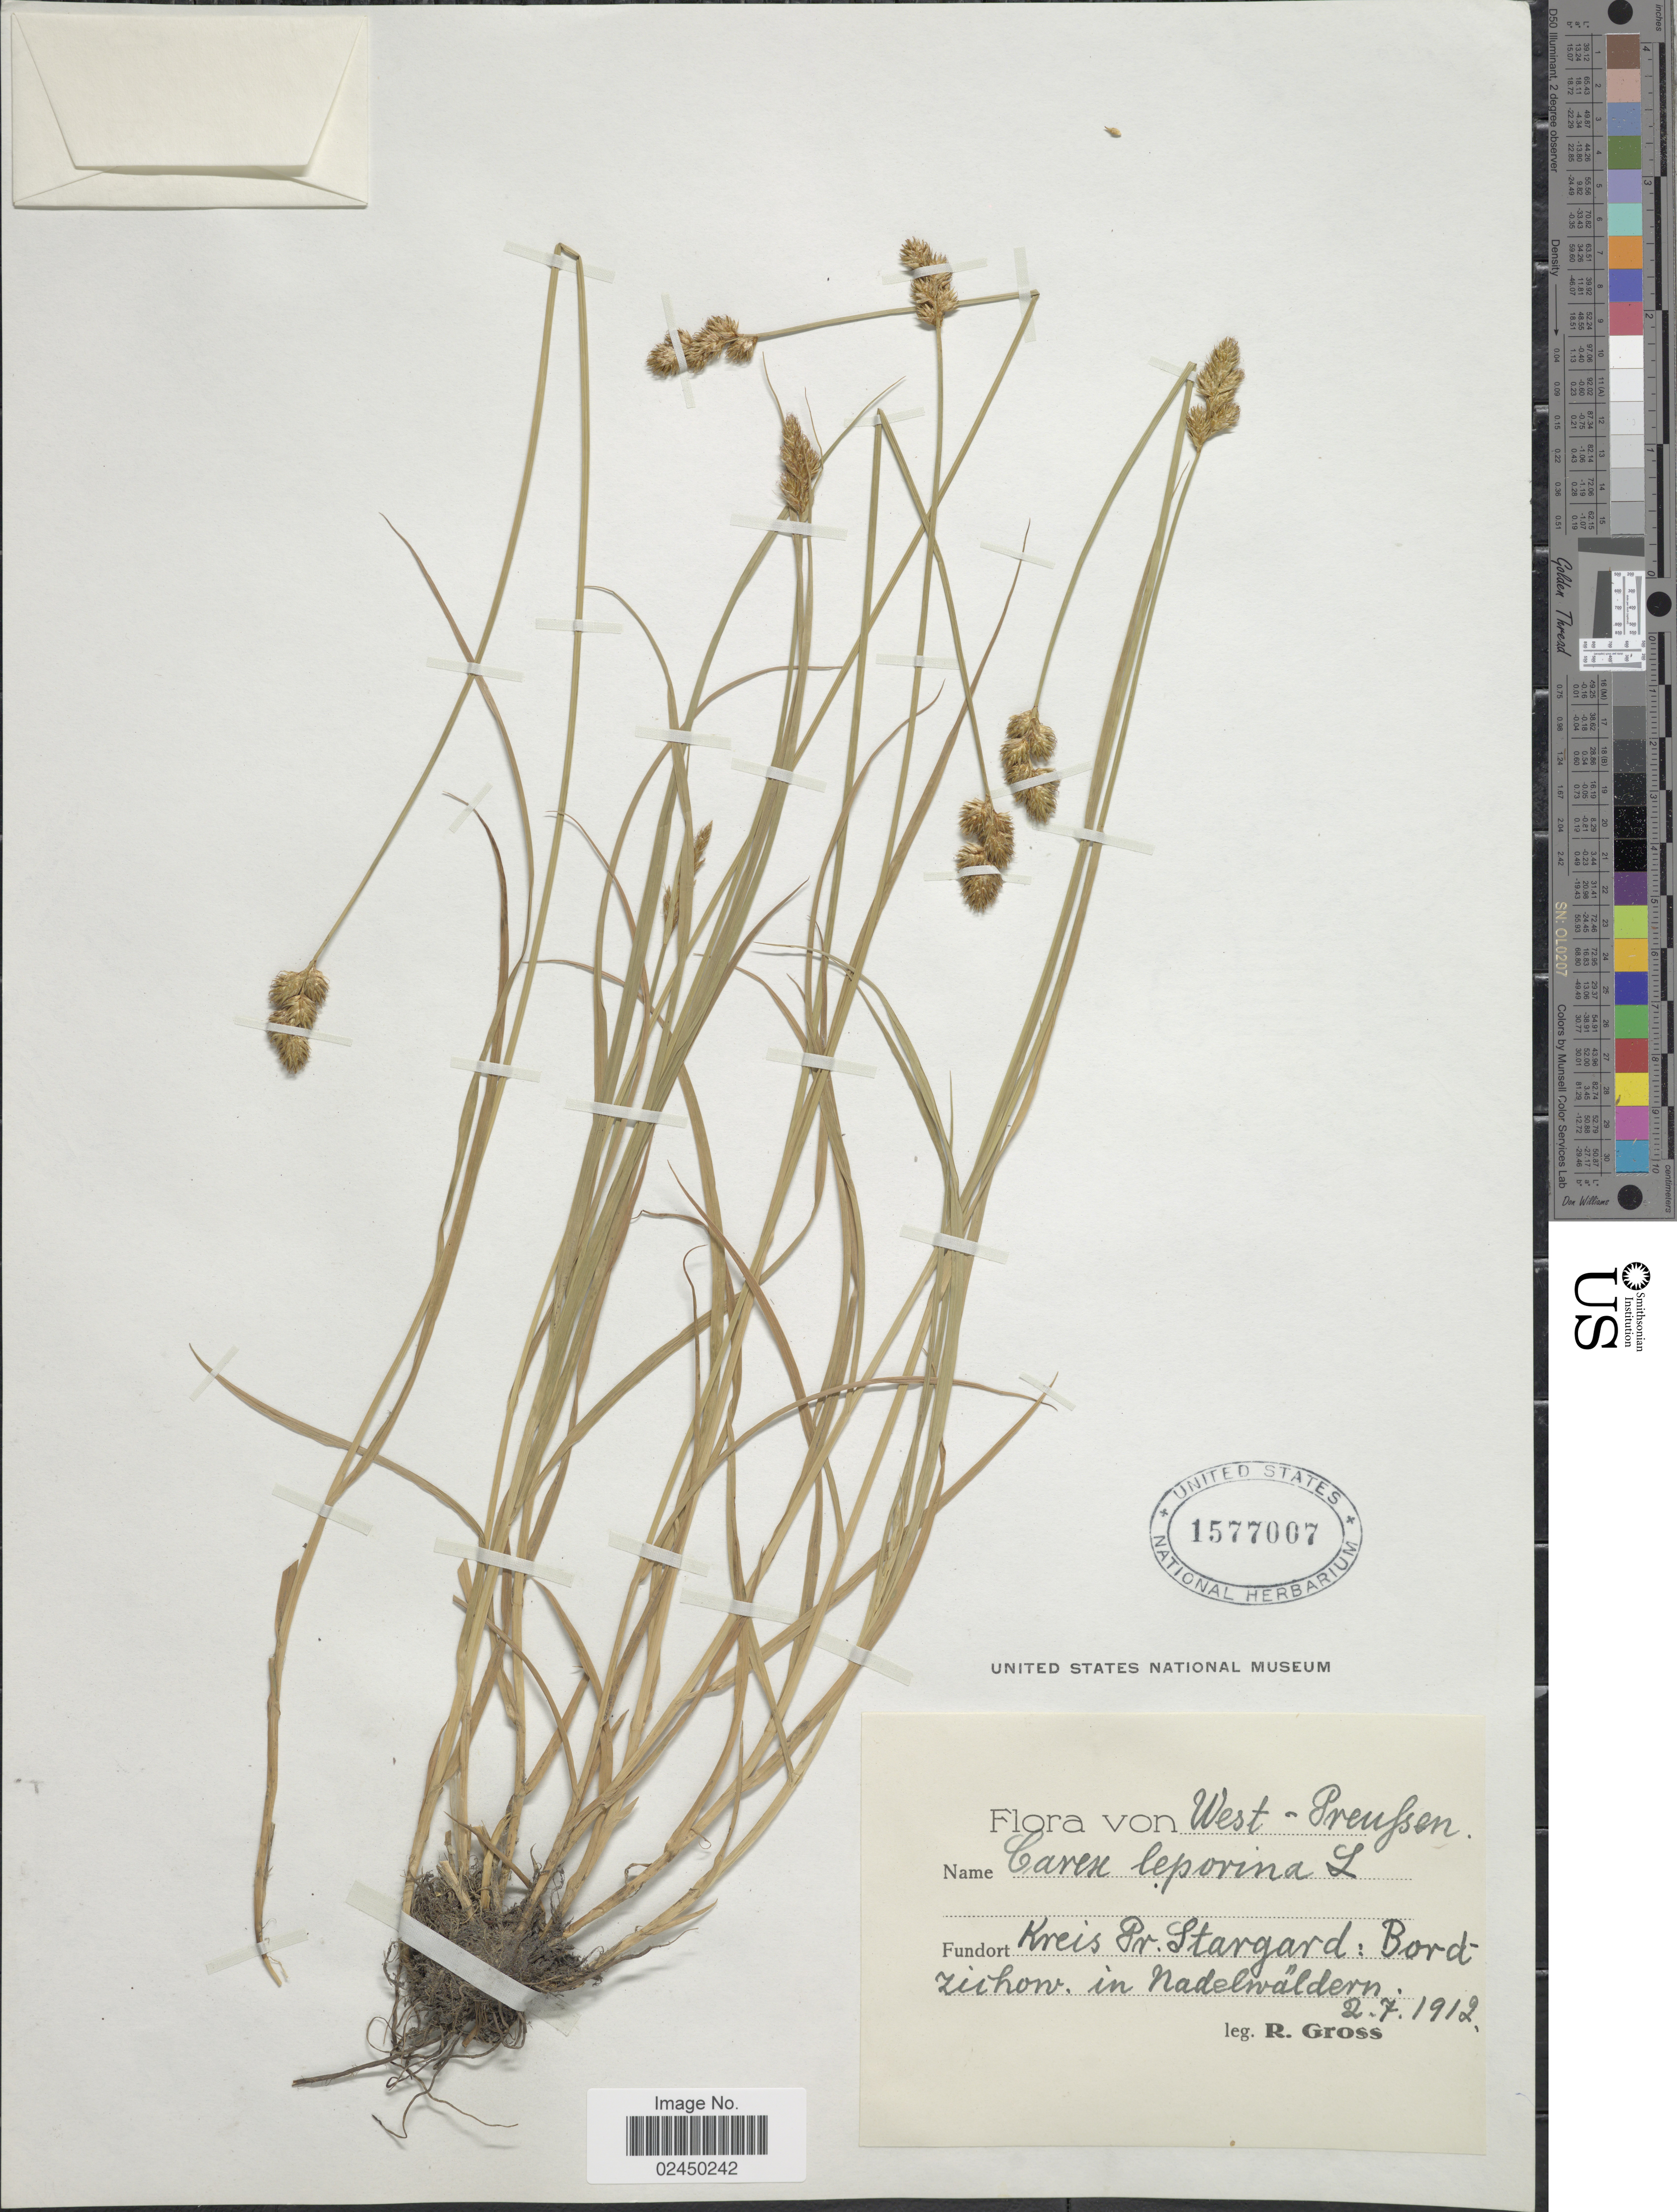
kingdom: Plantae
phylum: Tracheophyta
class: Liliopsida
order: Poales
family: Cyperaceae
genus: Carex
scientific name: Carex leporina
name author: L.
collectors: R. Gross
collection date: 1912-07-02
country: Poland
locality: West-Preussen, Kreis Pr Stargard: Bordzuhow in Nadelwäldern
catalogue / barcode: US 1577007